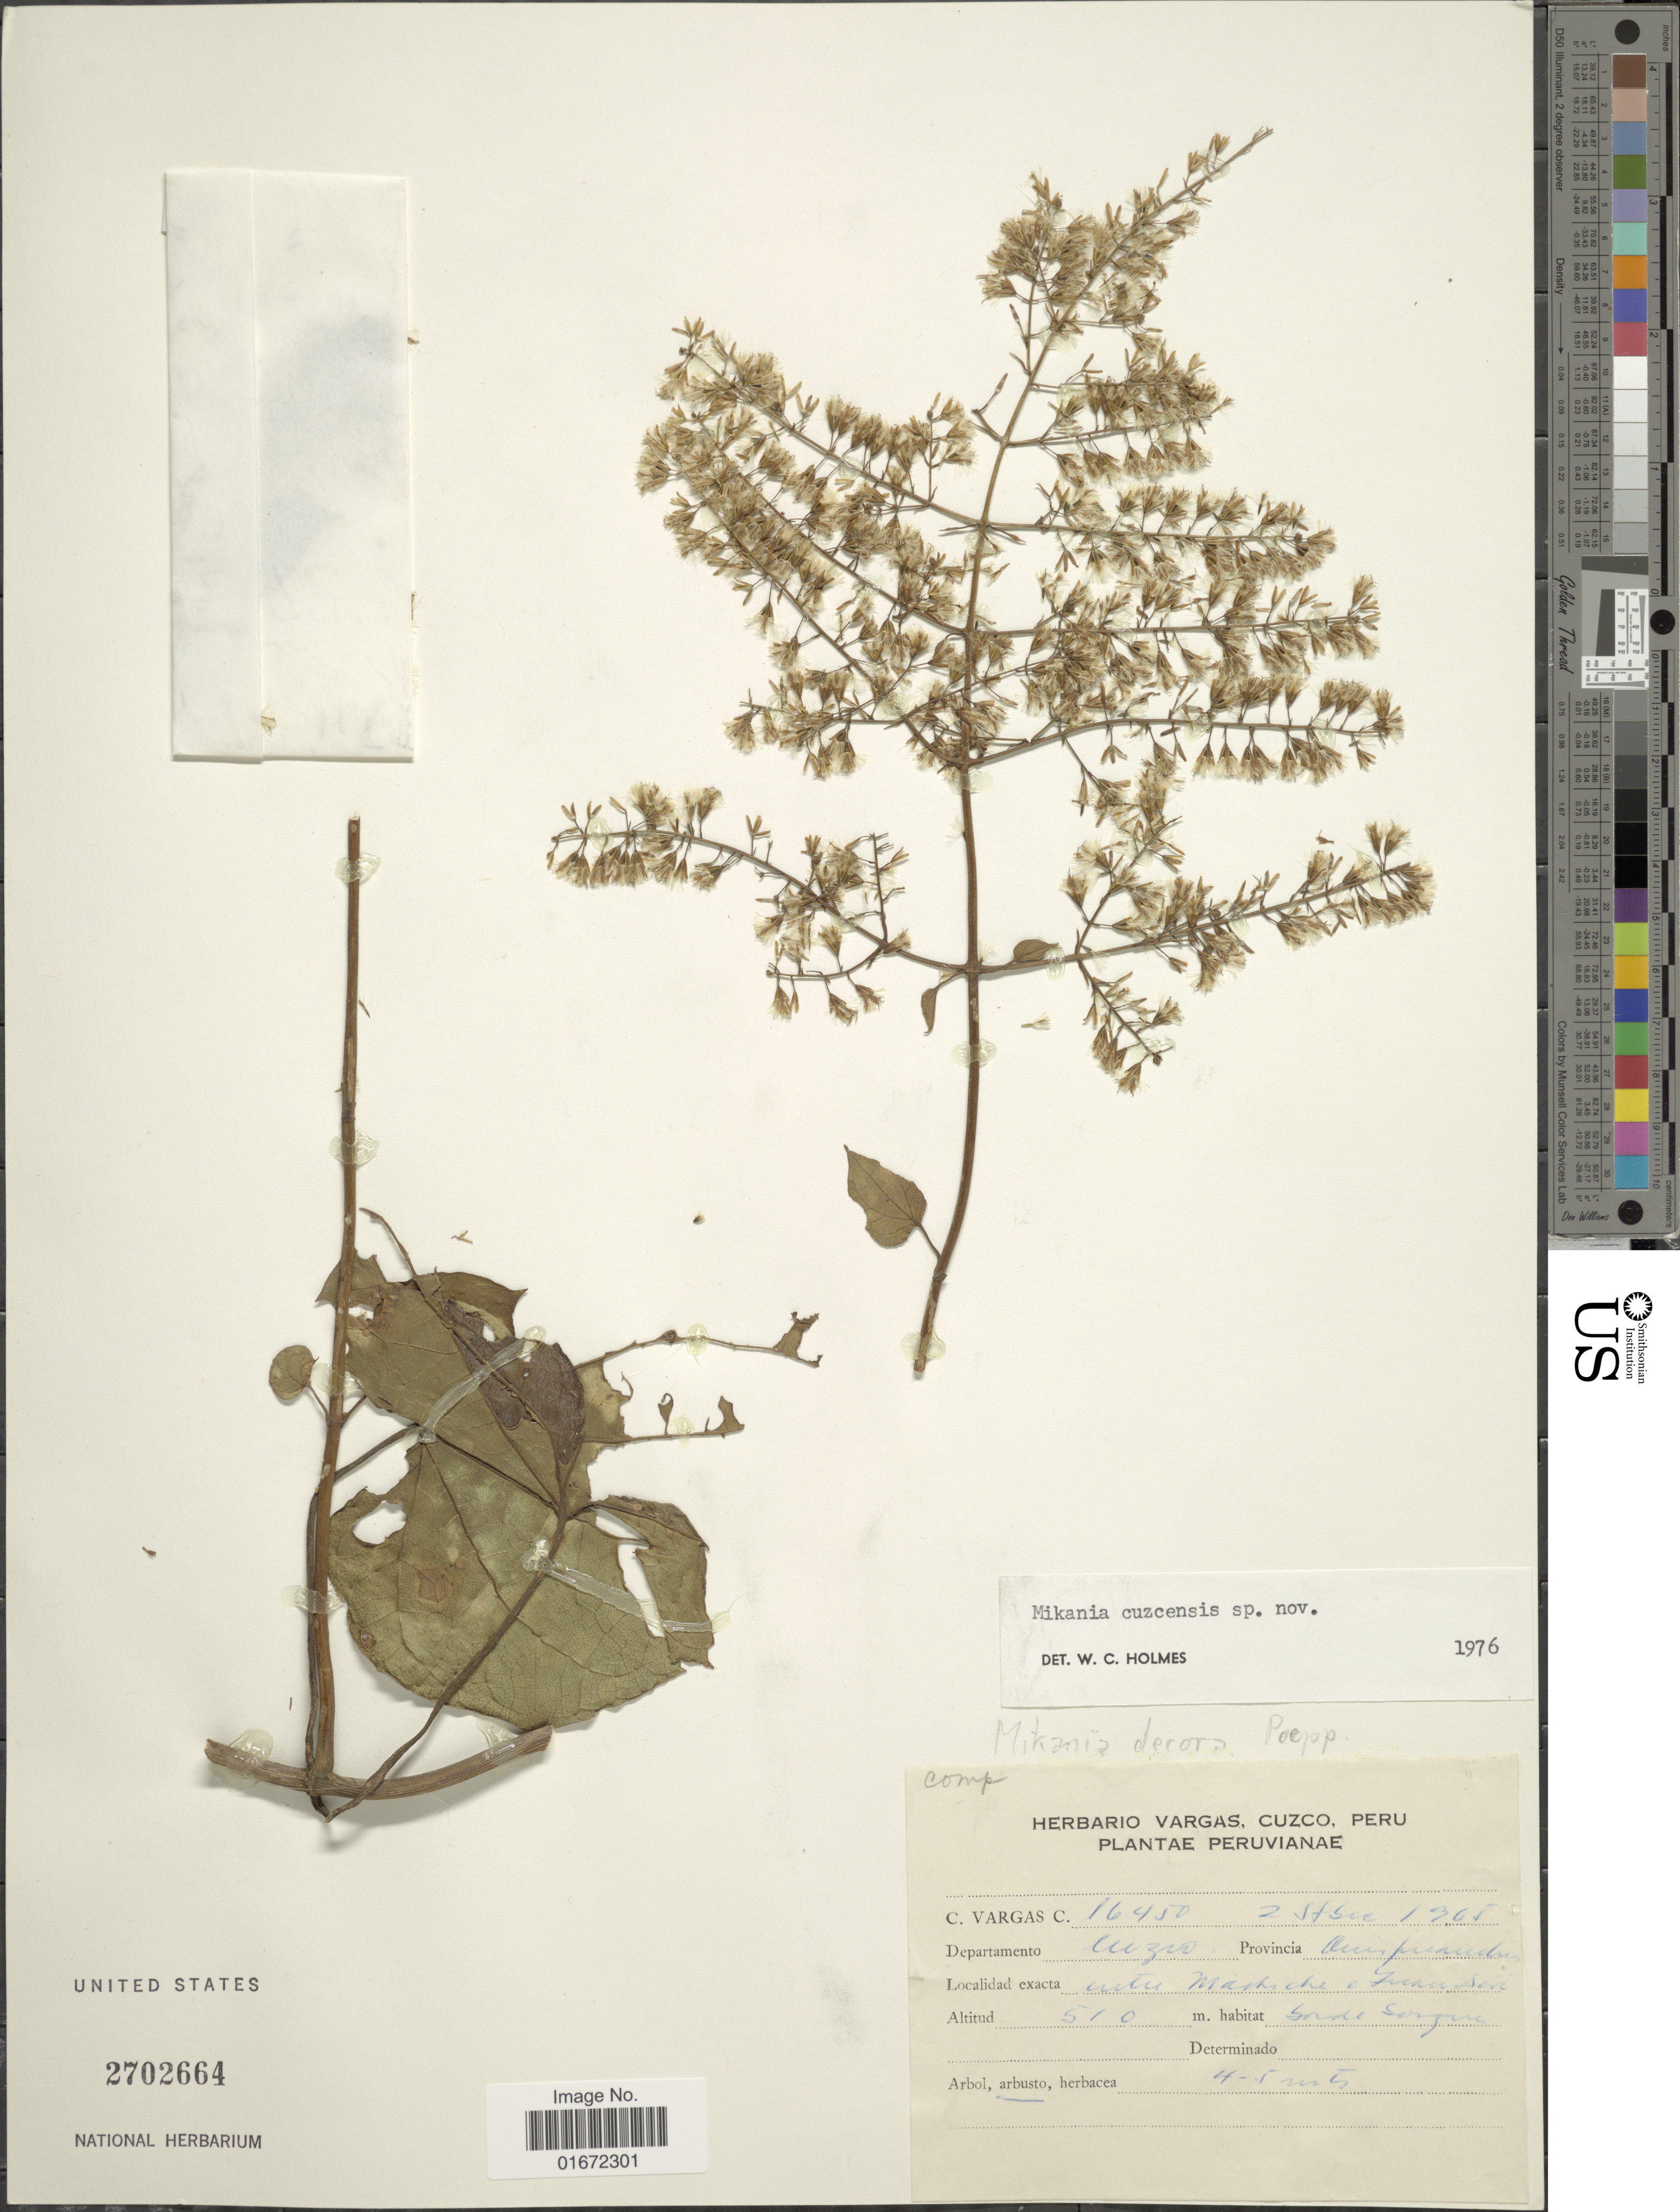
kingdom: Plantae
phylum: Tracheophyta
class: Magnoliopsida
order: Asterales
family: Asteraceae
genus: Mikania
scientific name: Mikania cuzcoensis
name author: W.C. Holmes & McDaniel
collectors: C. Vargas Calderón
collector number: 16450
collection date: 1965-12-02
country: Peru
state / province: Cusco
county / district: Quispicanchis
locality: Entre Machiche i Inambari.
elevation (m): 510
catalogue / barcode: US 2702664